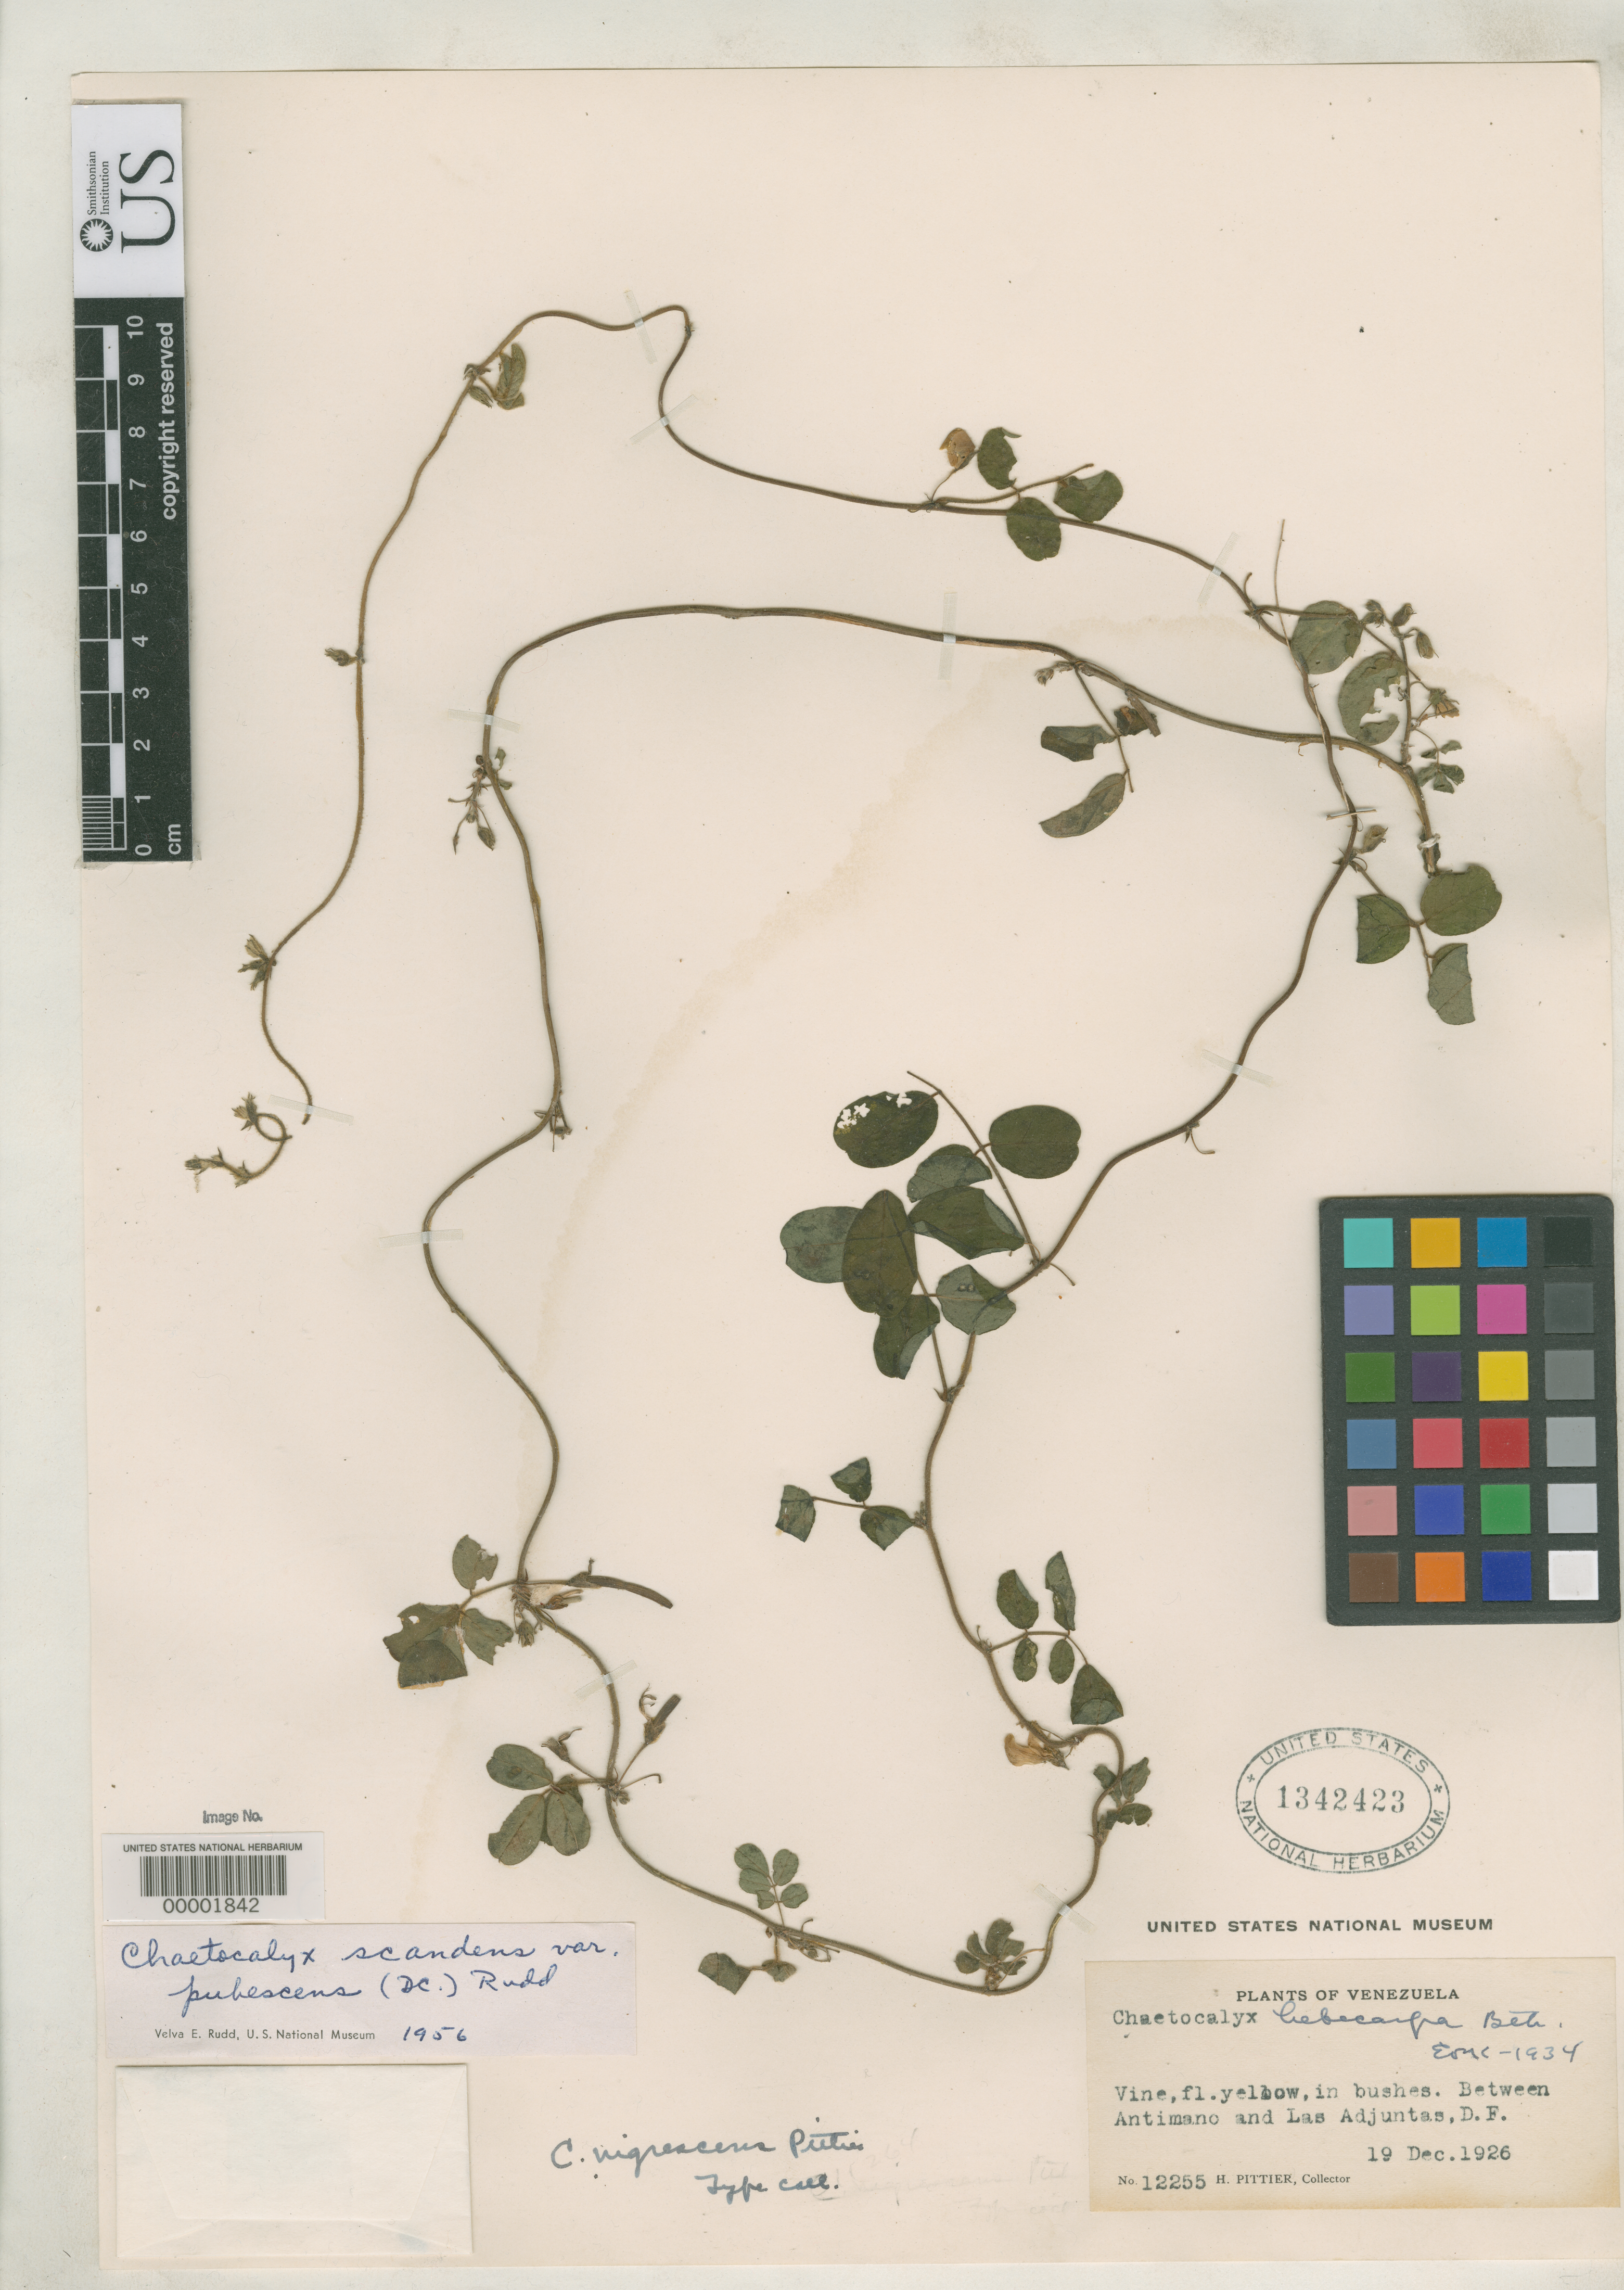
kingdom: Plantae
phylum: Tracheophyta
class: Magnoliopsida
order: Fabales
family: Fabaceae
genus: Chaetocalyx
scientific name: Chaetocalyx nigrescens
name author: Pittier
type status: Type Collection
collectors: H. F. Pittier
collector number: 12255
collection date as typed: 19 Dec 1926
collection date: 1926-12-19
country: Venezuela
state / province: Distrito Federal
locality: Between Antimano & Las Adjuntas.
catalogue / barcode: US 1342423